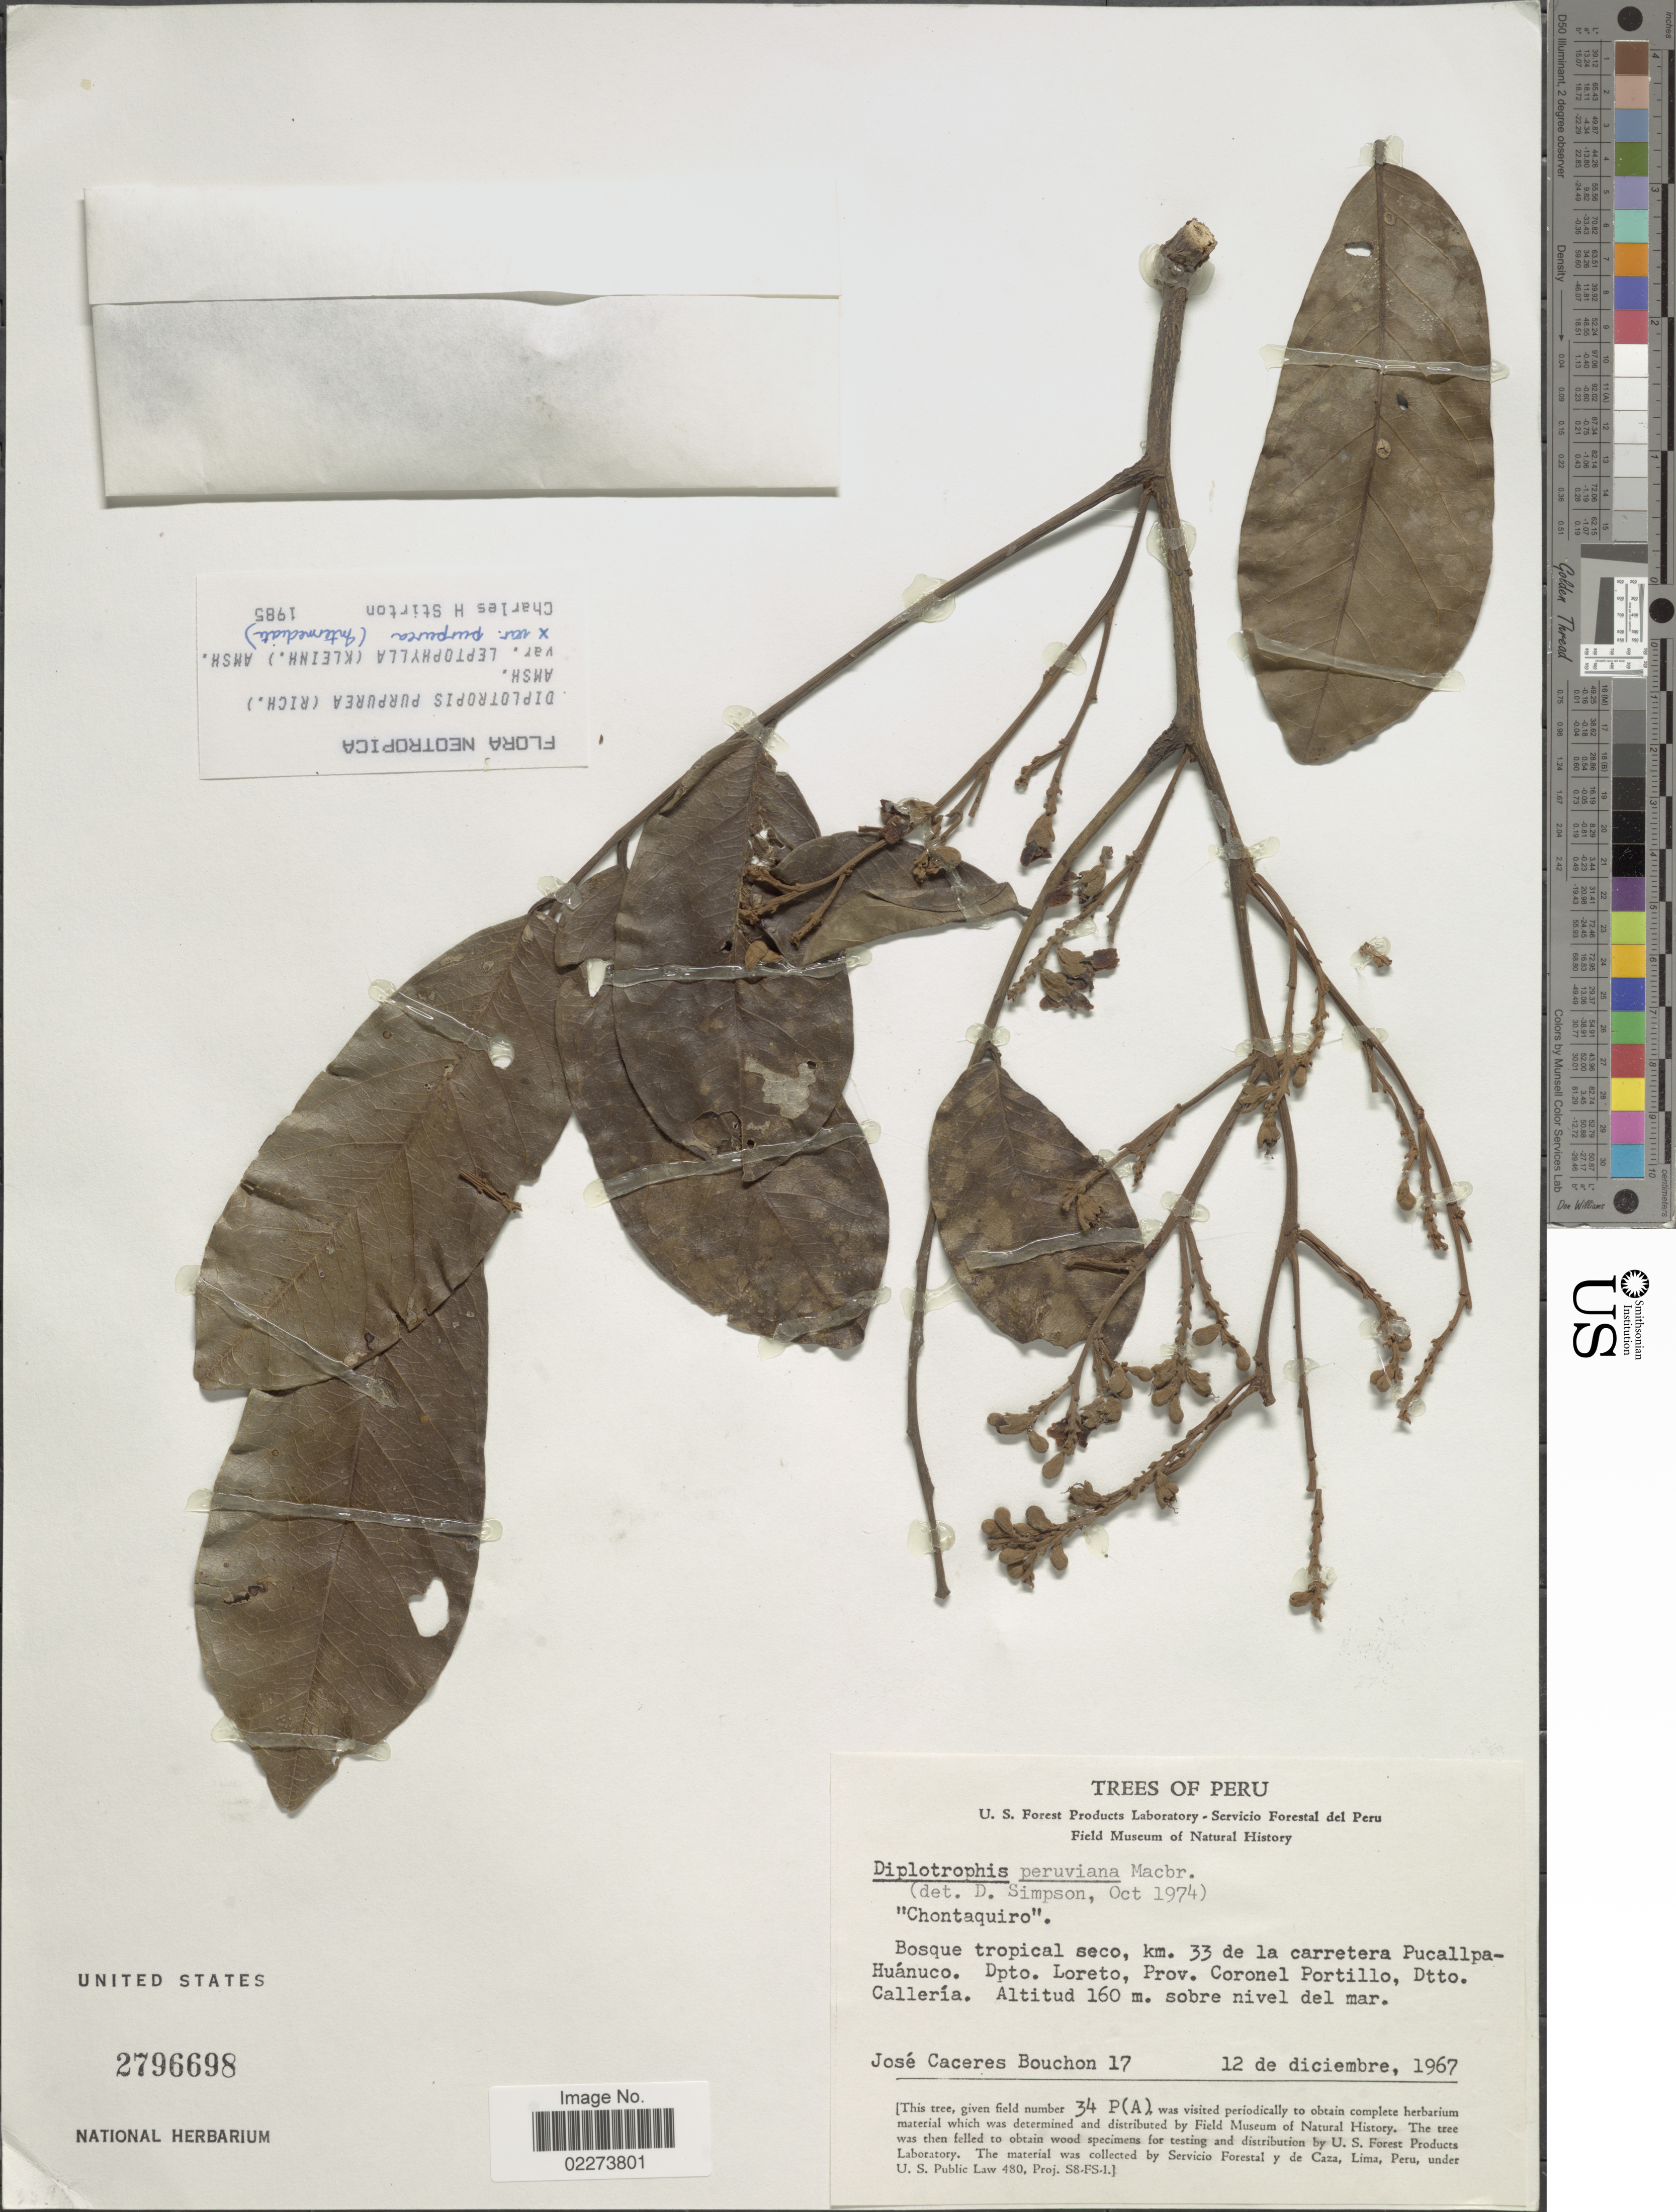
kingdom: Plantae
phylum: Tracheophyta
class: Magnoliopsida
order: Fabales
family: Fabaceae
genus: Diplotropis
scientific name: Diplotropis purpurea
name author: (Rich.) Amshoff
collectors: J. Bouchon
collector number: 17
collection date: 1967-12-12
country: Peru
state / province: Loreto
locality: Km33 de la carretera Pucallpa-Huanuco, Dpto. Loreto, Prov. Coronel Portillo, Dtto. Calleria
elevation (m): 160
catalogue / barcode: US 2796698